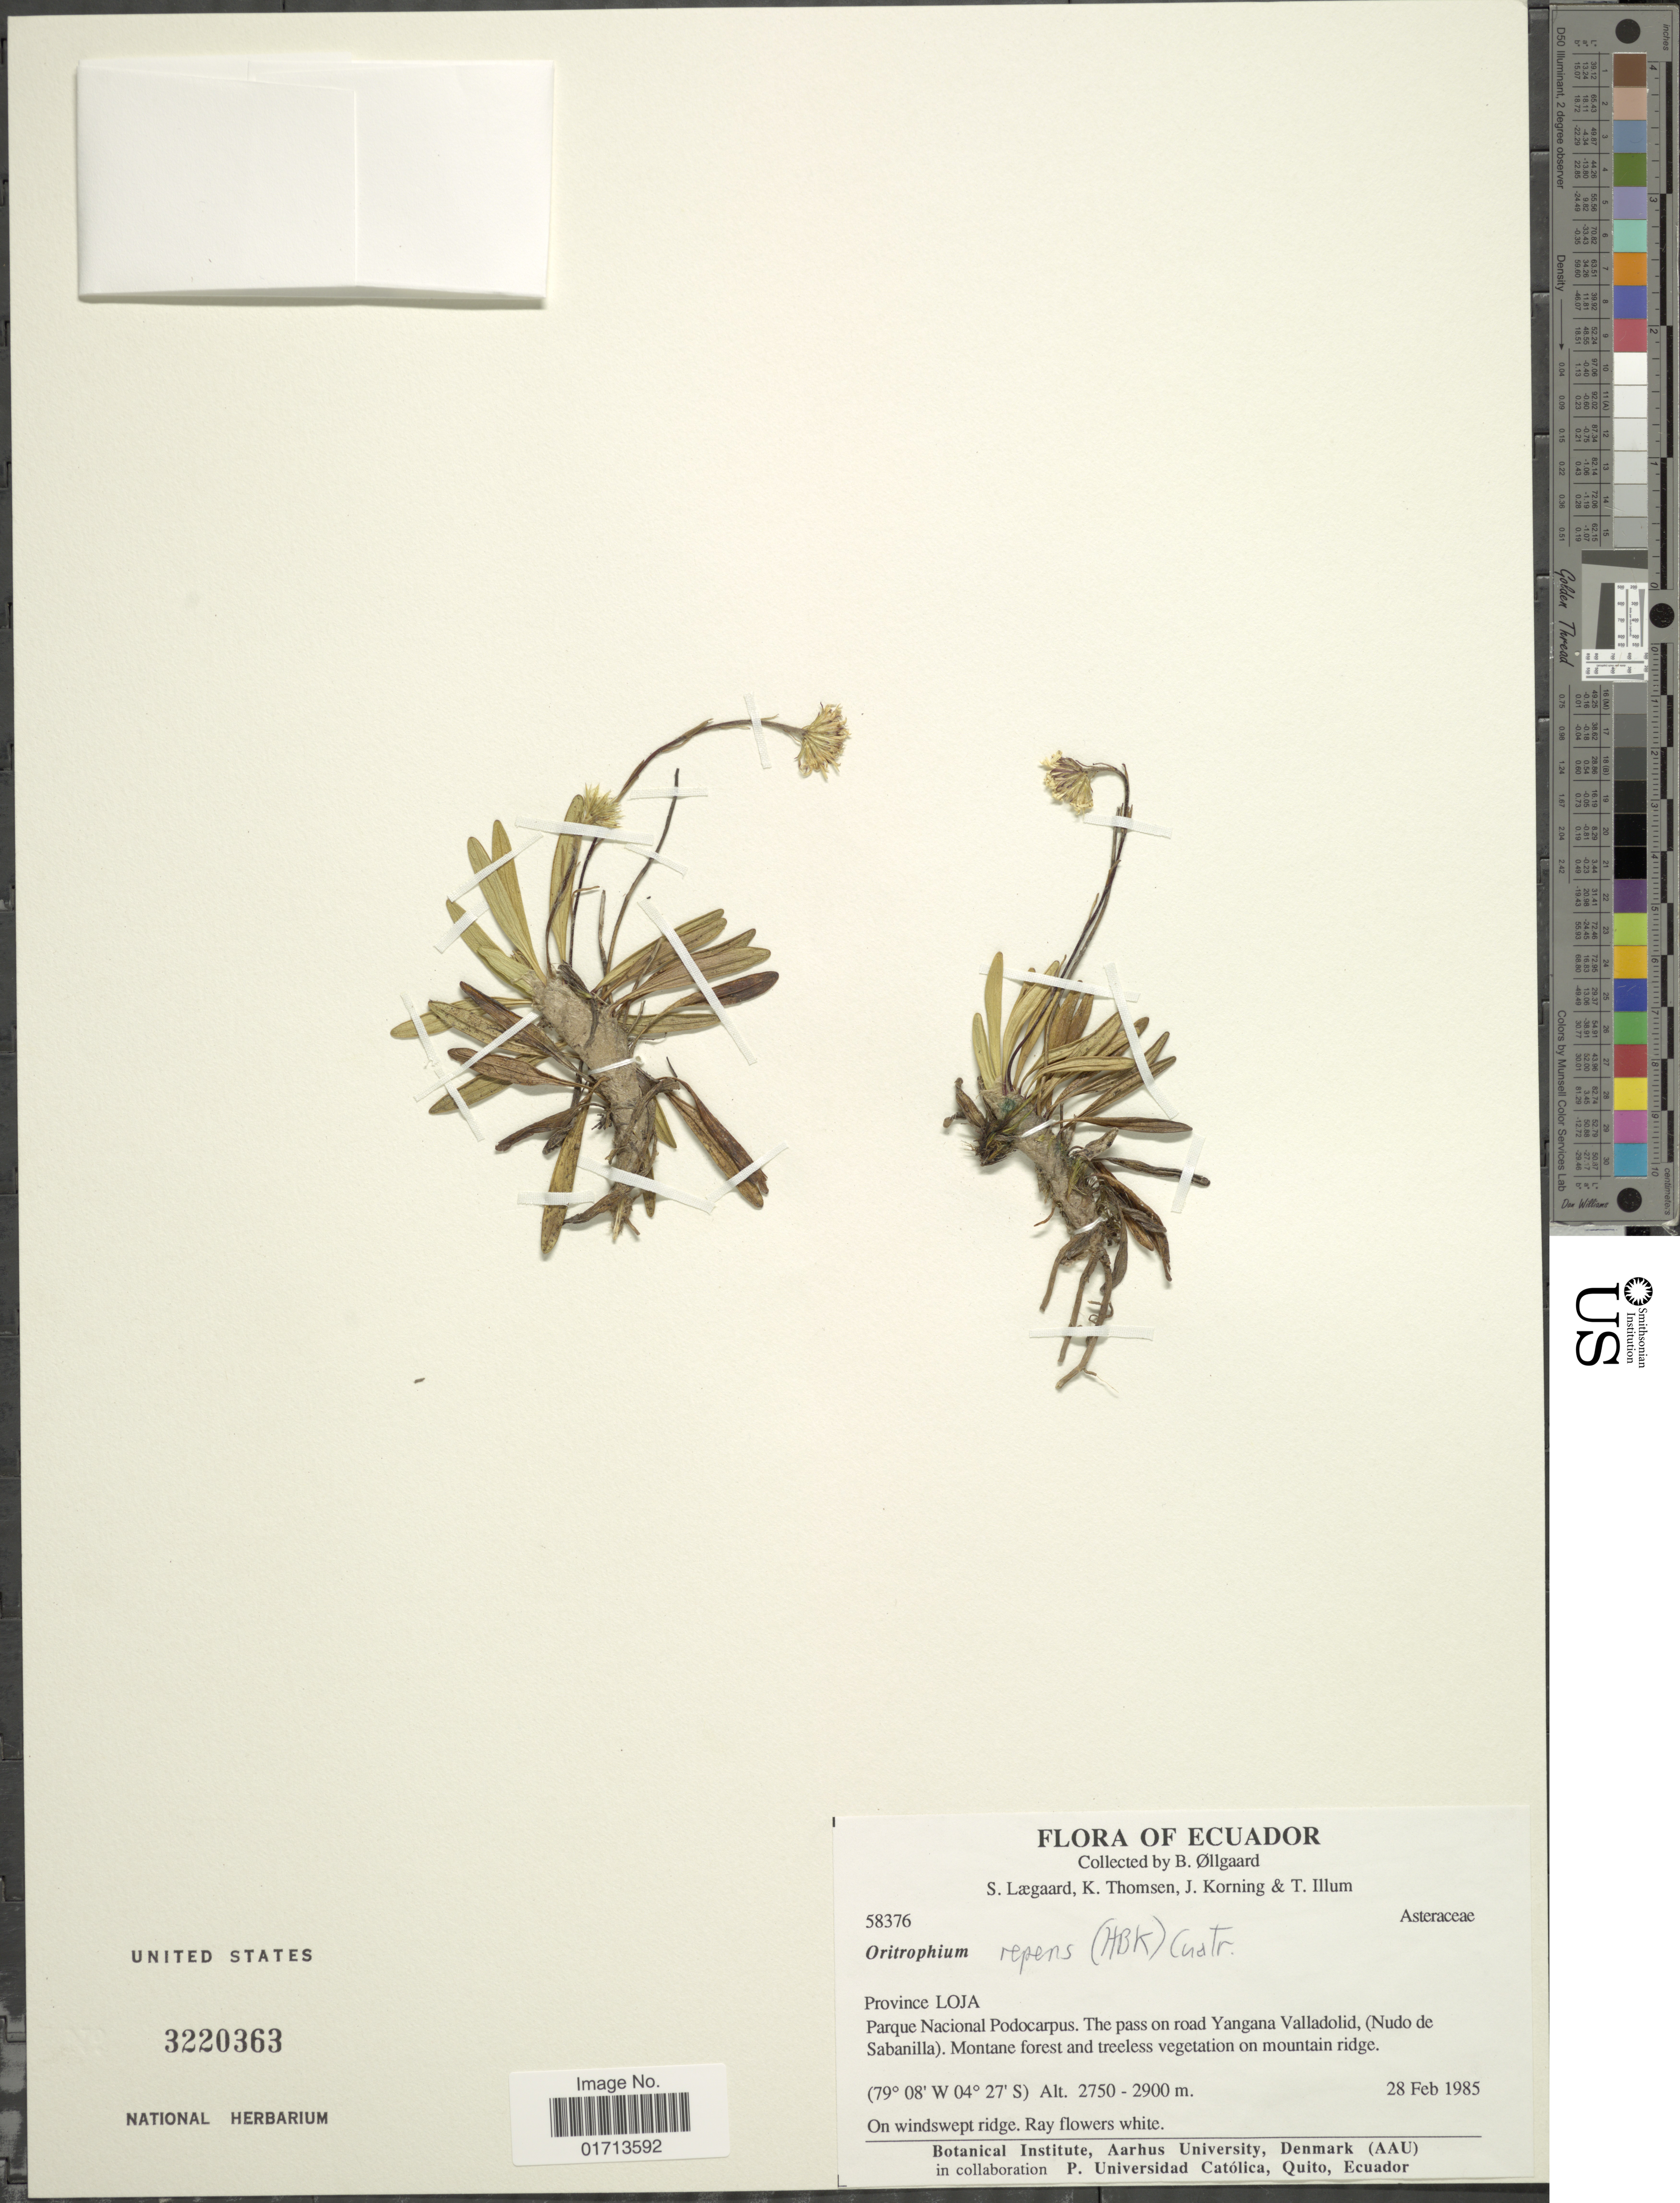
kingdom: Plantae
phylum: Tracheophyta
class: Magnoliopsida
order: Asterales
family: Asteraceae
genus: Oritrophium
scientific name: Oritrophium repens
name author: (Kunth) Cuatrec.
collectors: B. Øllgaard, S. Lægaard, K. Thomsen, J. Korning & T. Illum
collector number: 58376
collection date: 1985-02-28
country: Ecuador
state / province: Loja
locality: Parque Nacional Podocarpus, the pass on road Yangana Valladolid, (Nudo de Sabanilla)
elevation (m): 2750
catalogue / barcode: US 3220363